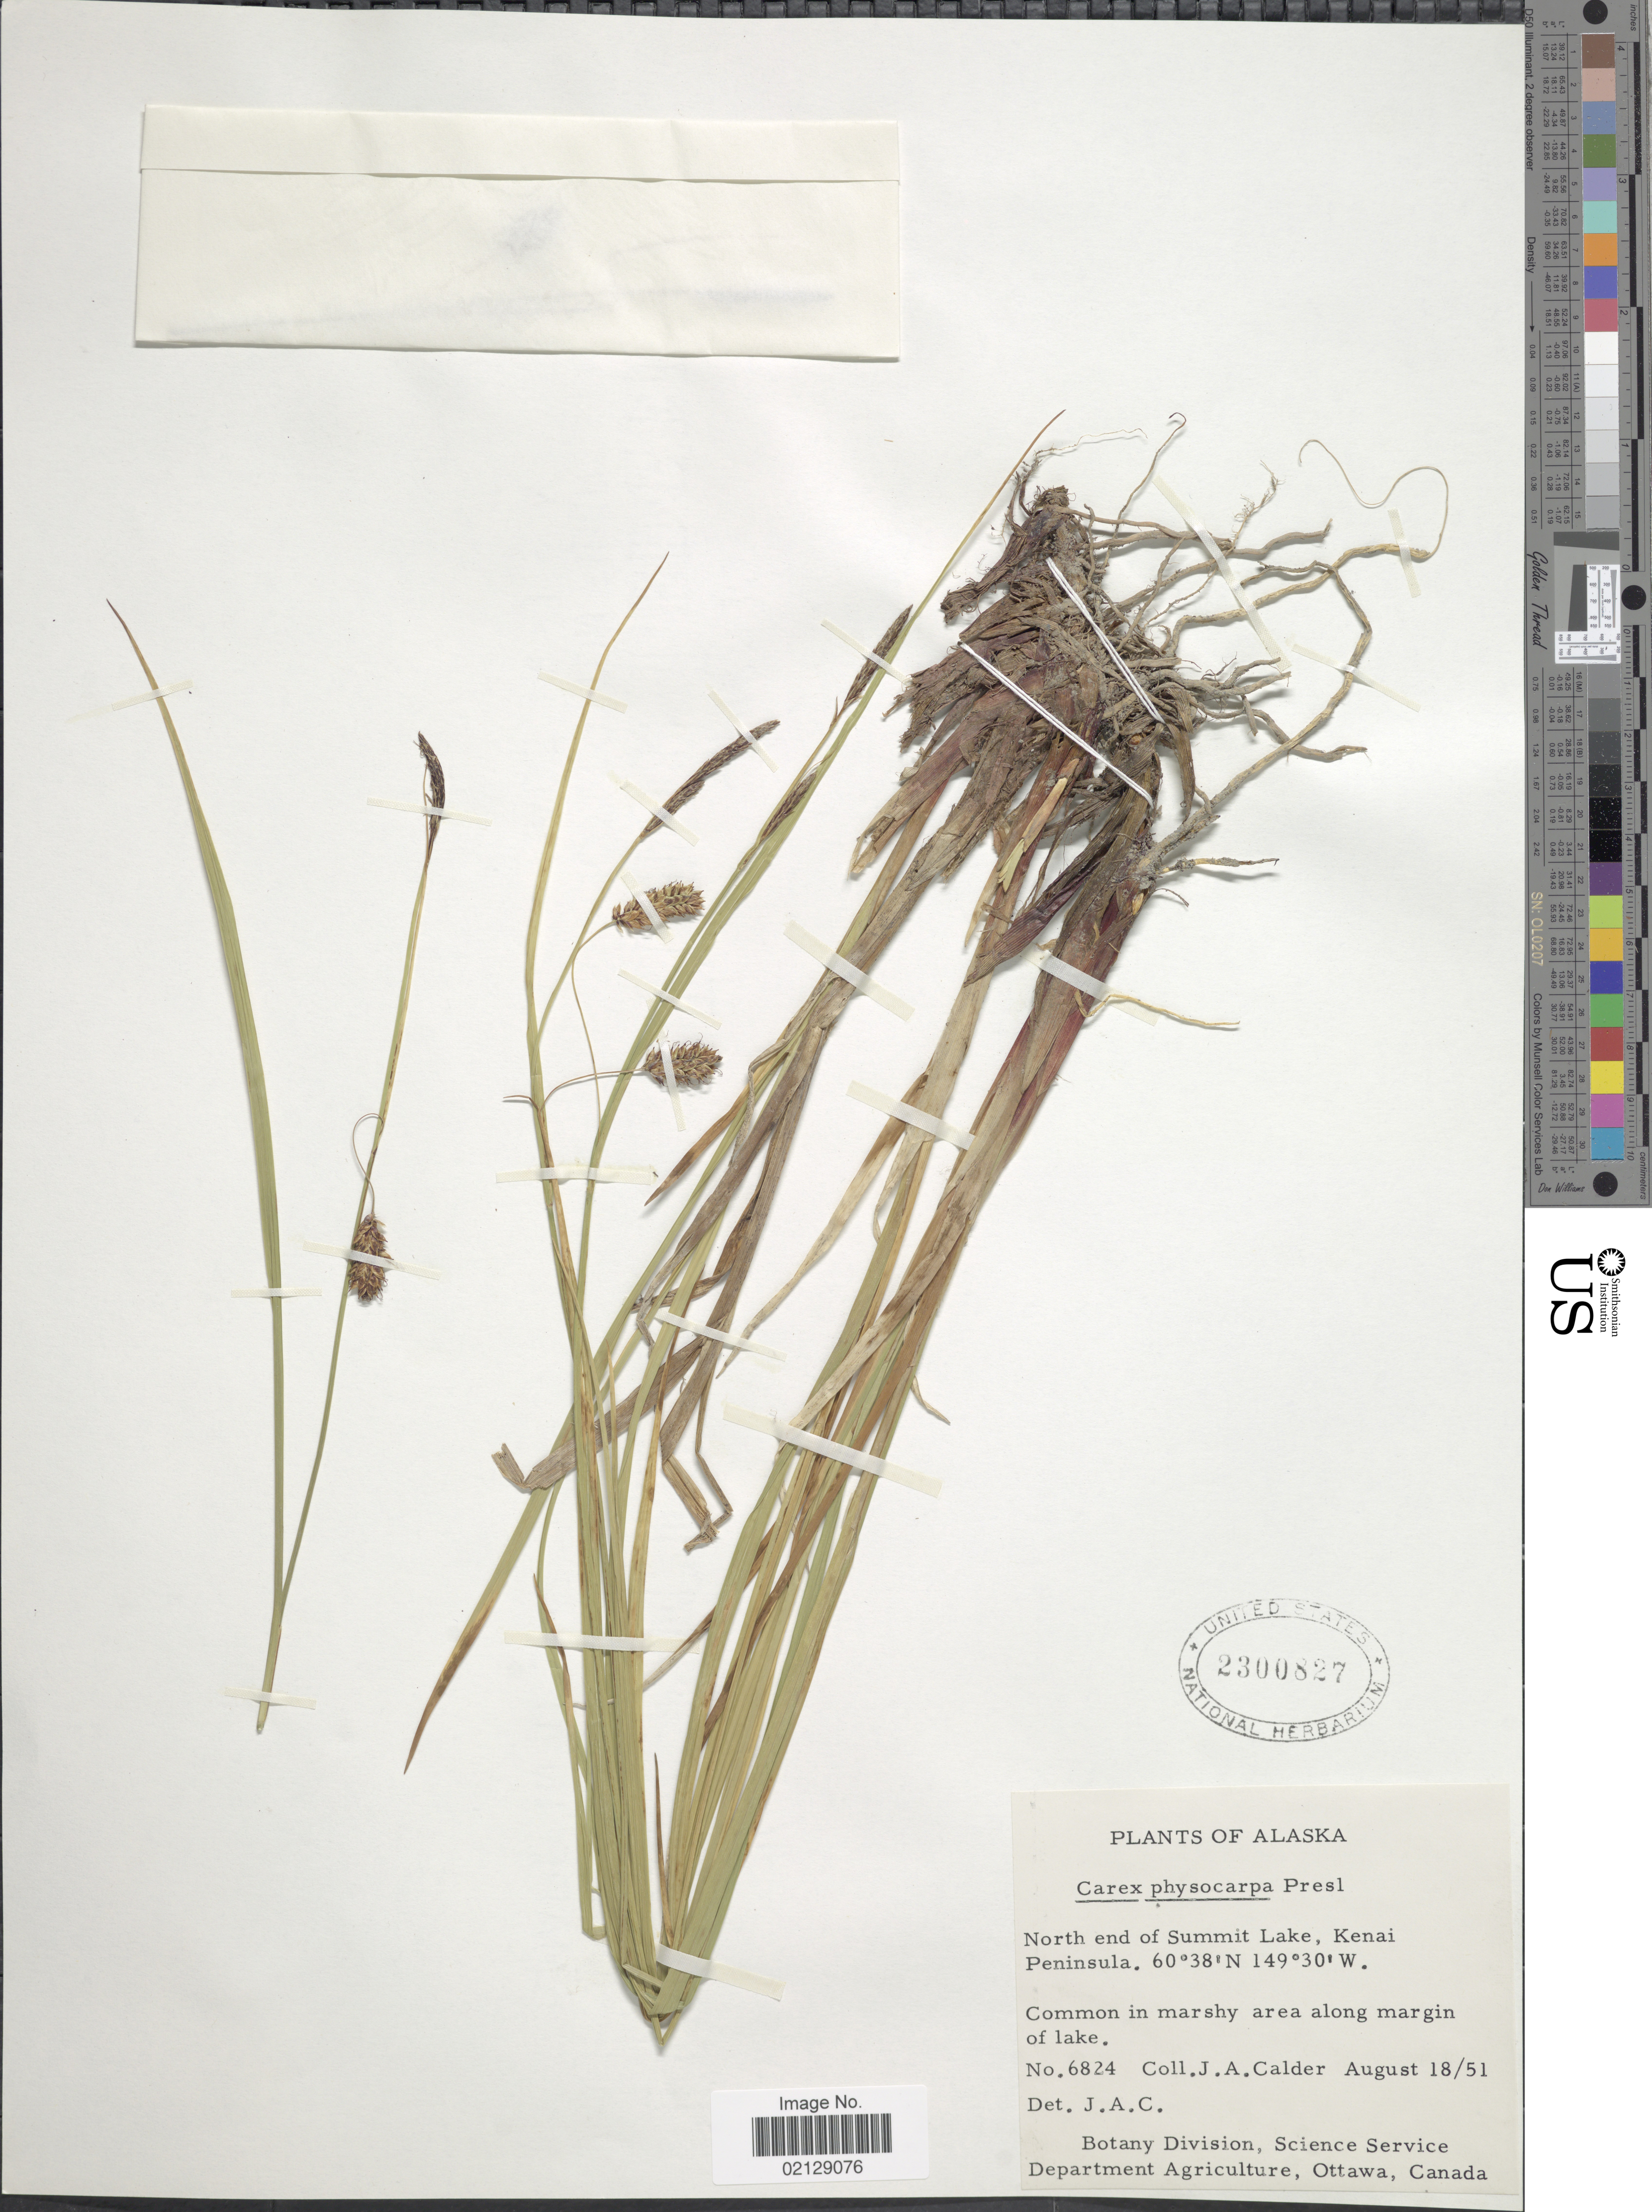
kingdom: Plantae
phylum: Tracheophyta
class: Liliopsida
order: Poales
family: Cyperaceae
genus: Carex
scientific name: Carex saxatilis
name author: L.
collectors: J. A. Calder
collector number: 6824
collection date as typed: Transcribed d/m/y: 18/8/51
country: United States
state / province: Alaska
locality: North end of Summit Lake, Kenai Peninsula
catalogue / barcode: US 2300827